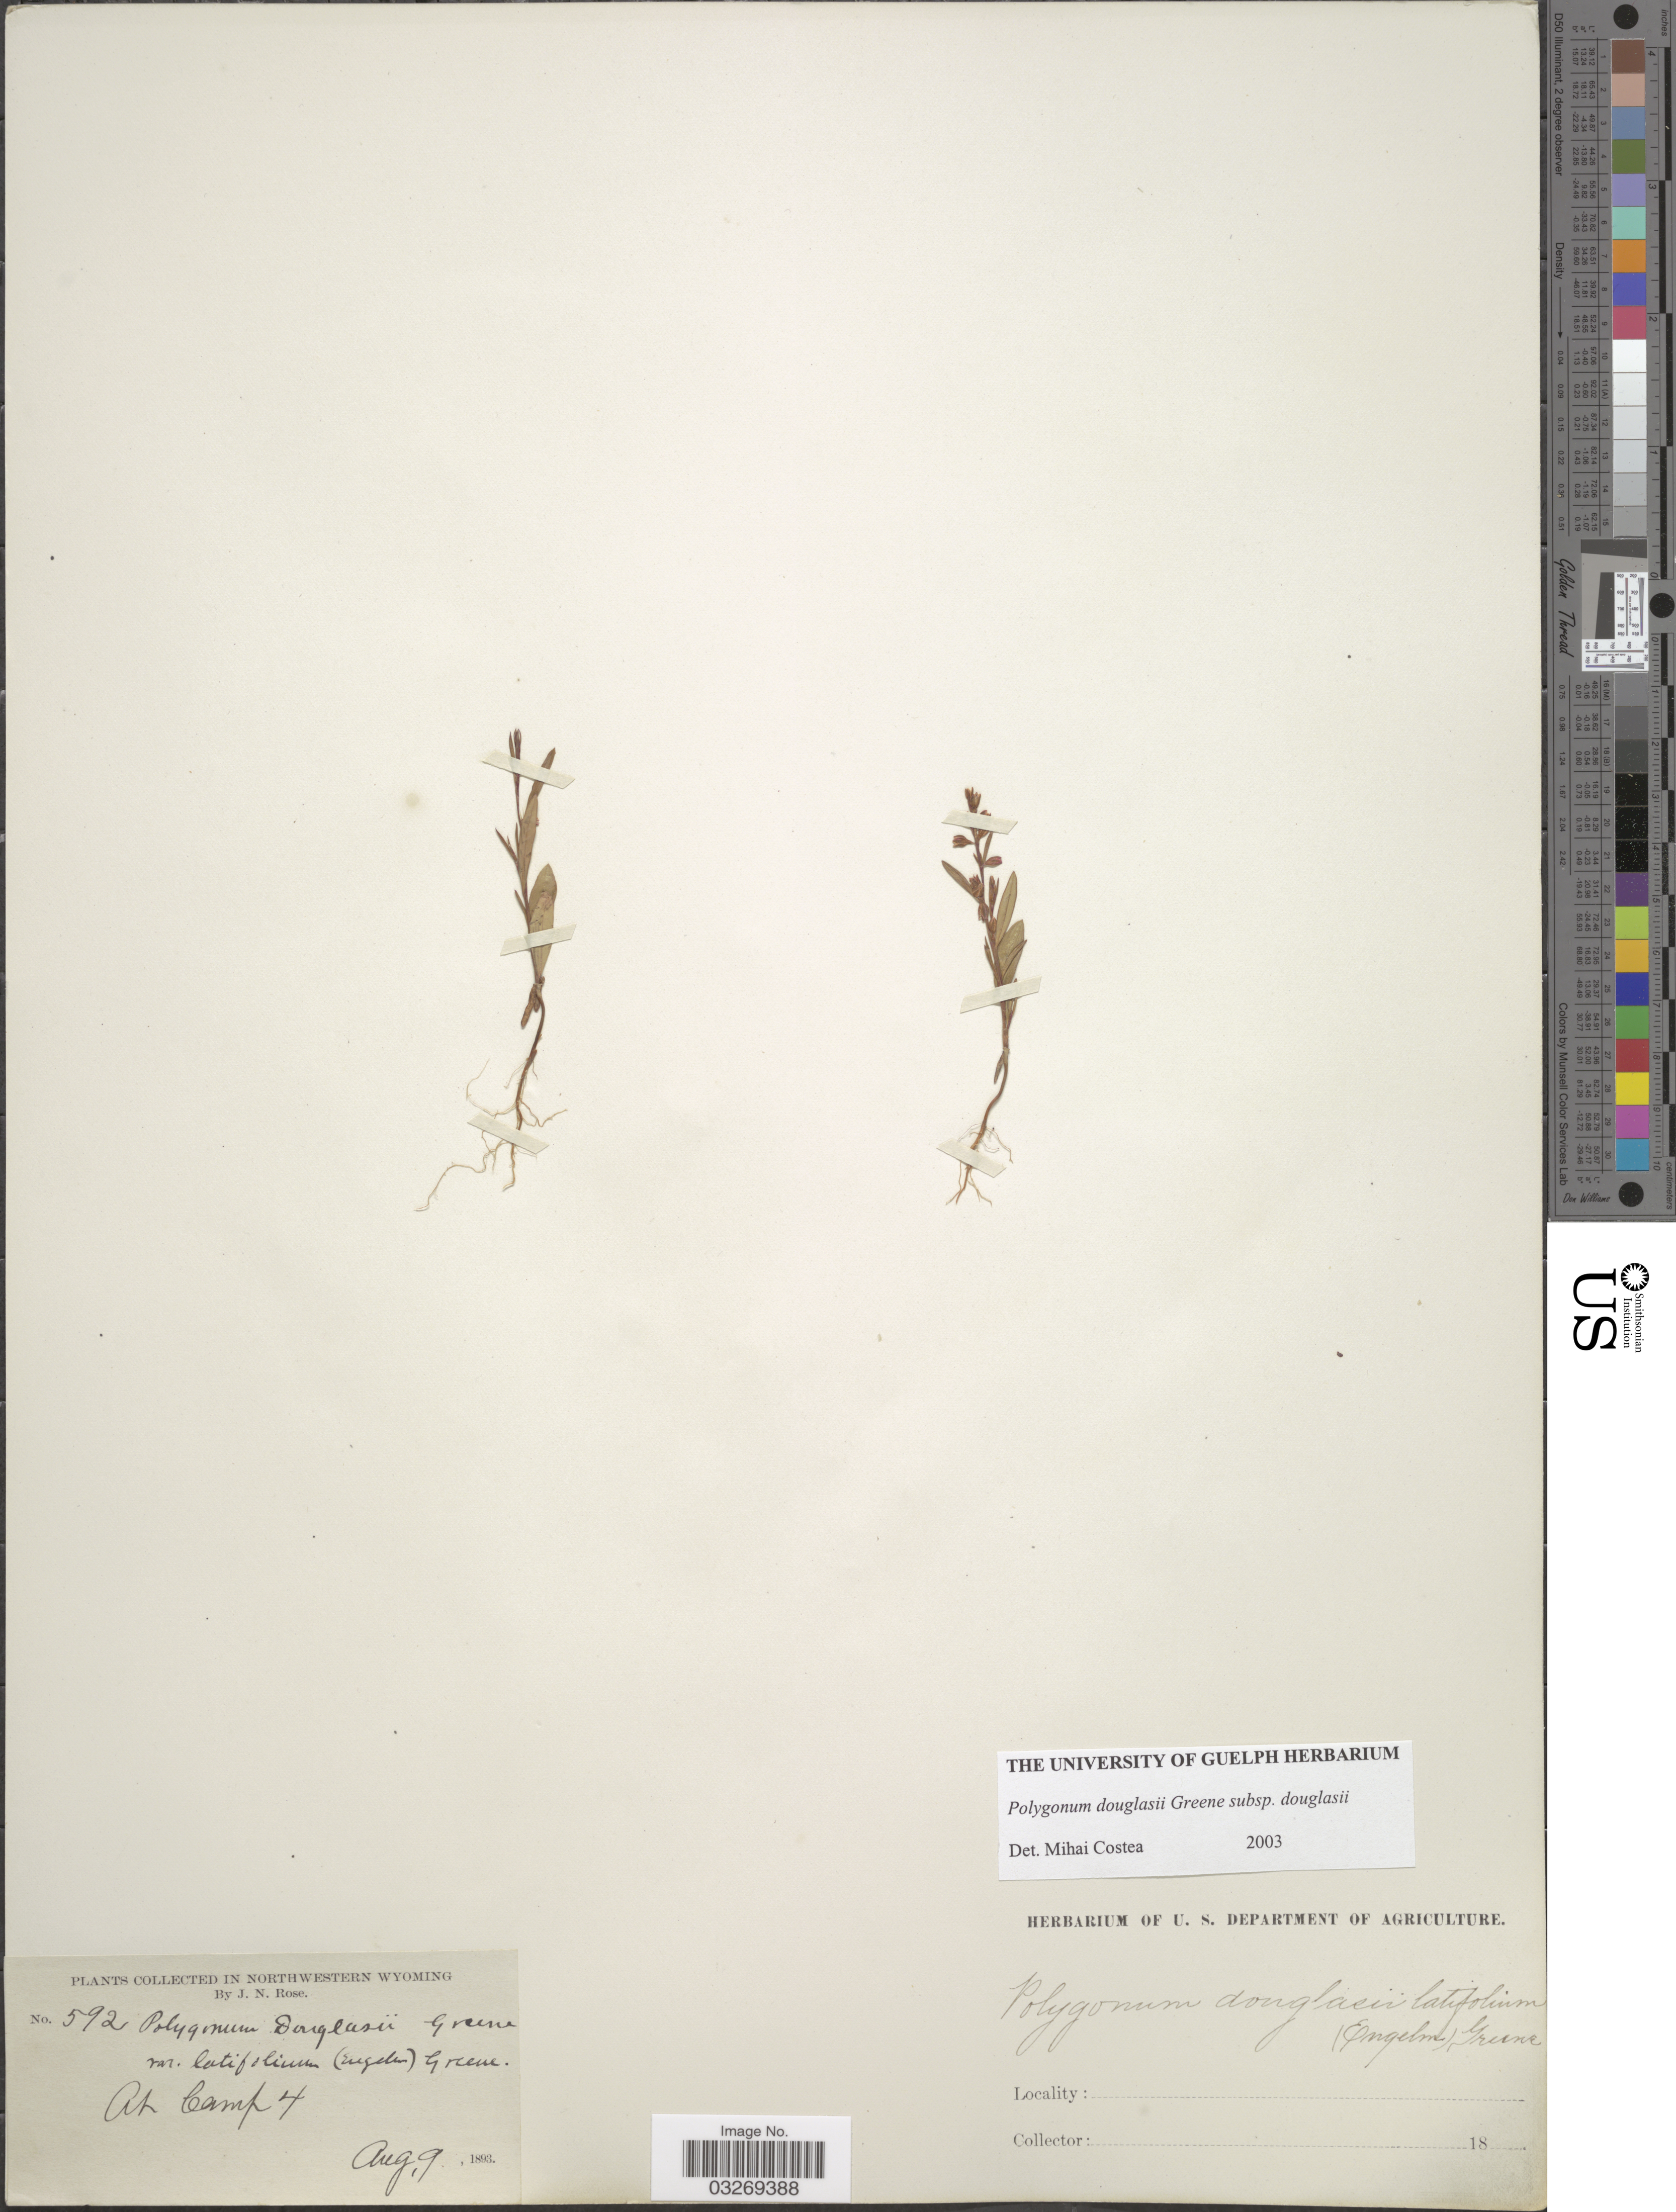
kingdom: Plantae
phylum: Tracheophyta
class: Magnoliopsida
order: Caryophyllales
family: Polygonaceae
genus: Polygonum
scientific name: Polygonum douglasii subsp. douglasii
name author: Greene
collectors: J. N. Rose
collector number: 592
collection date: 1893-08-09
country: United States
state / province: Wyoming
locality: Northwestern Wyoming, At Camp 4.